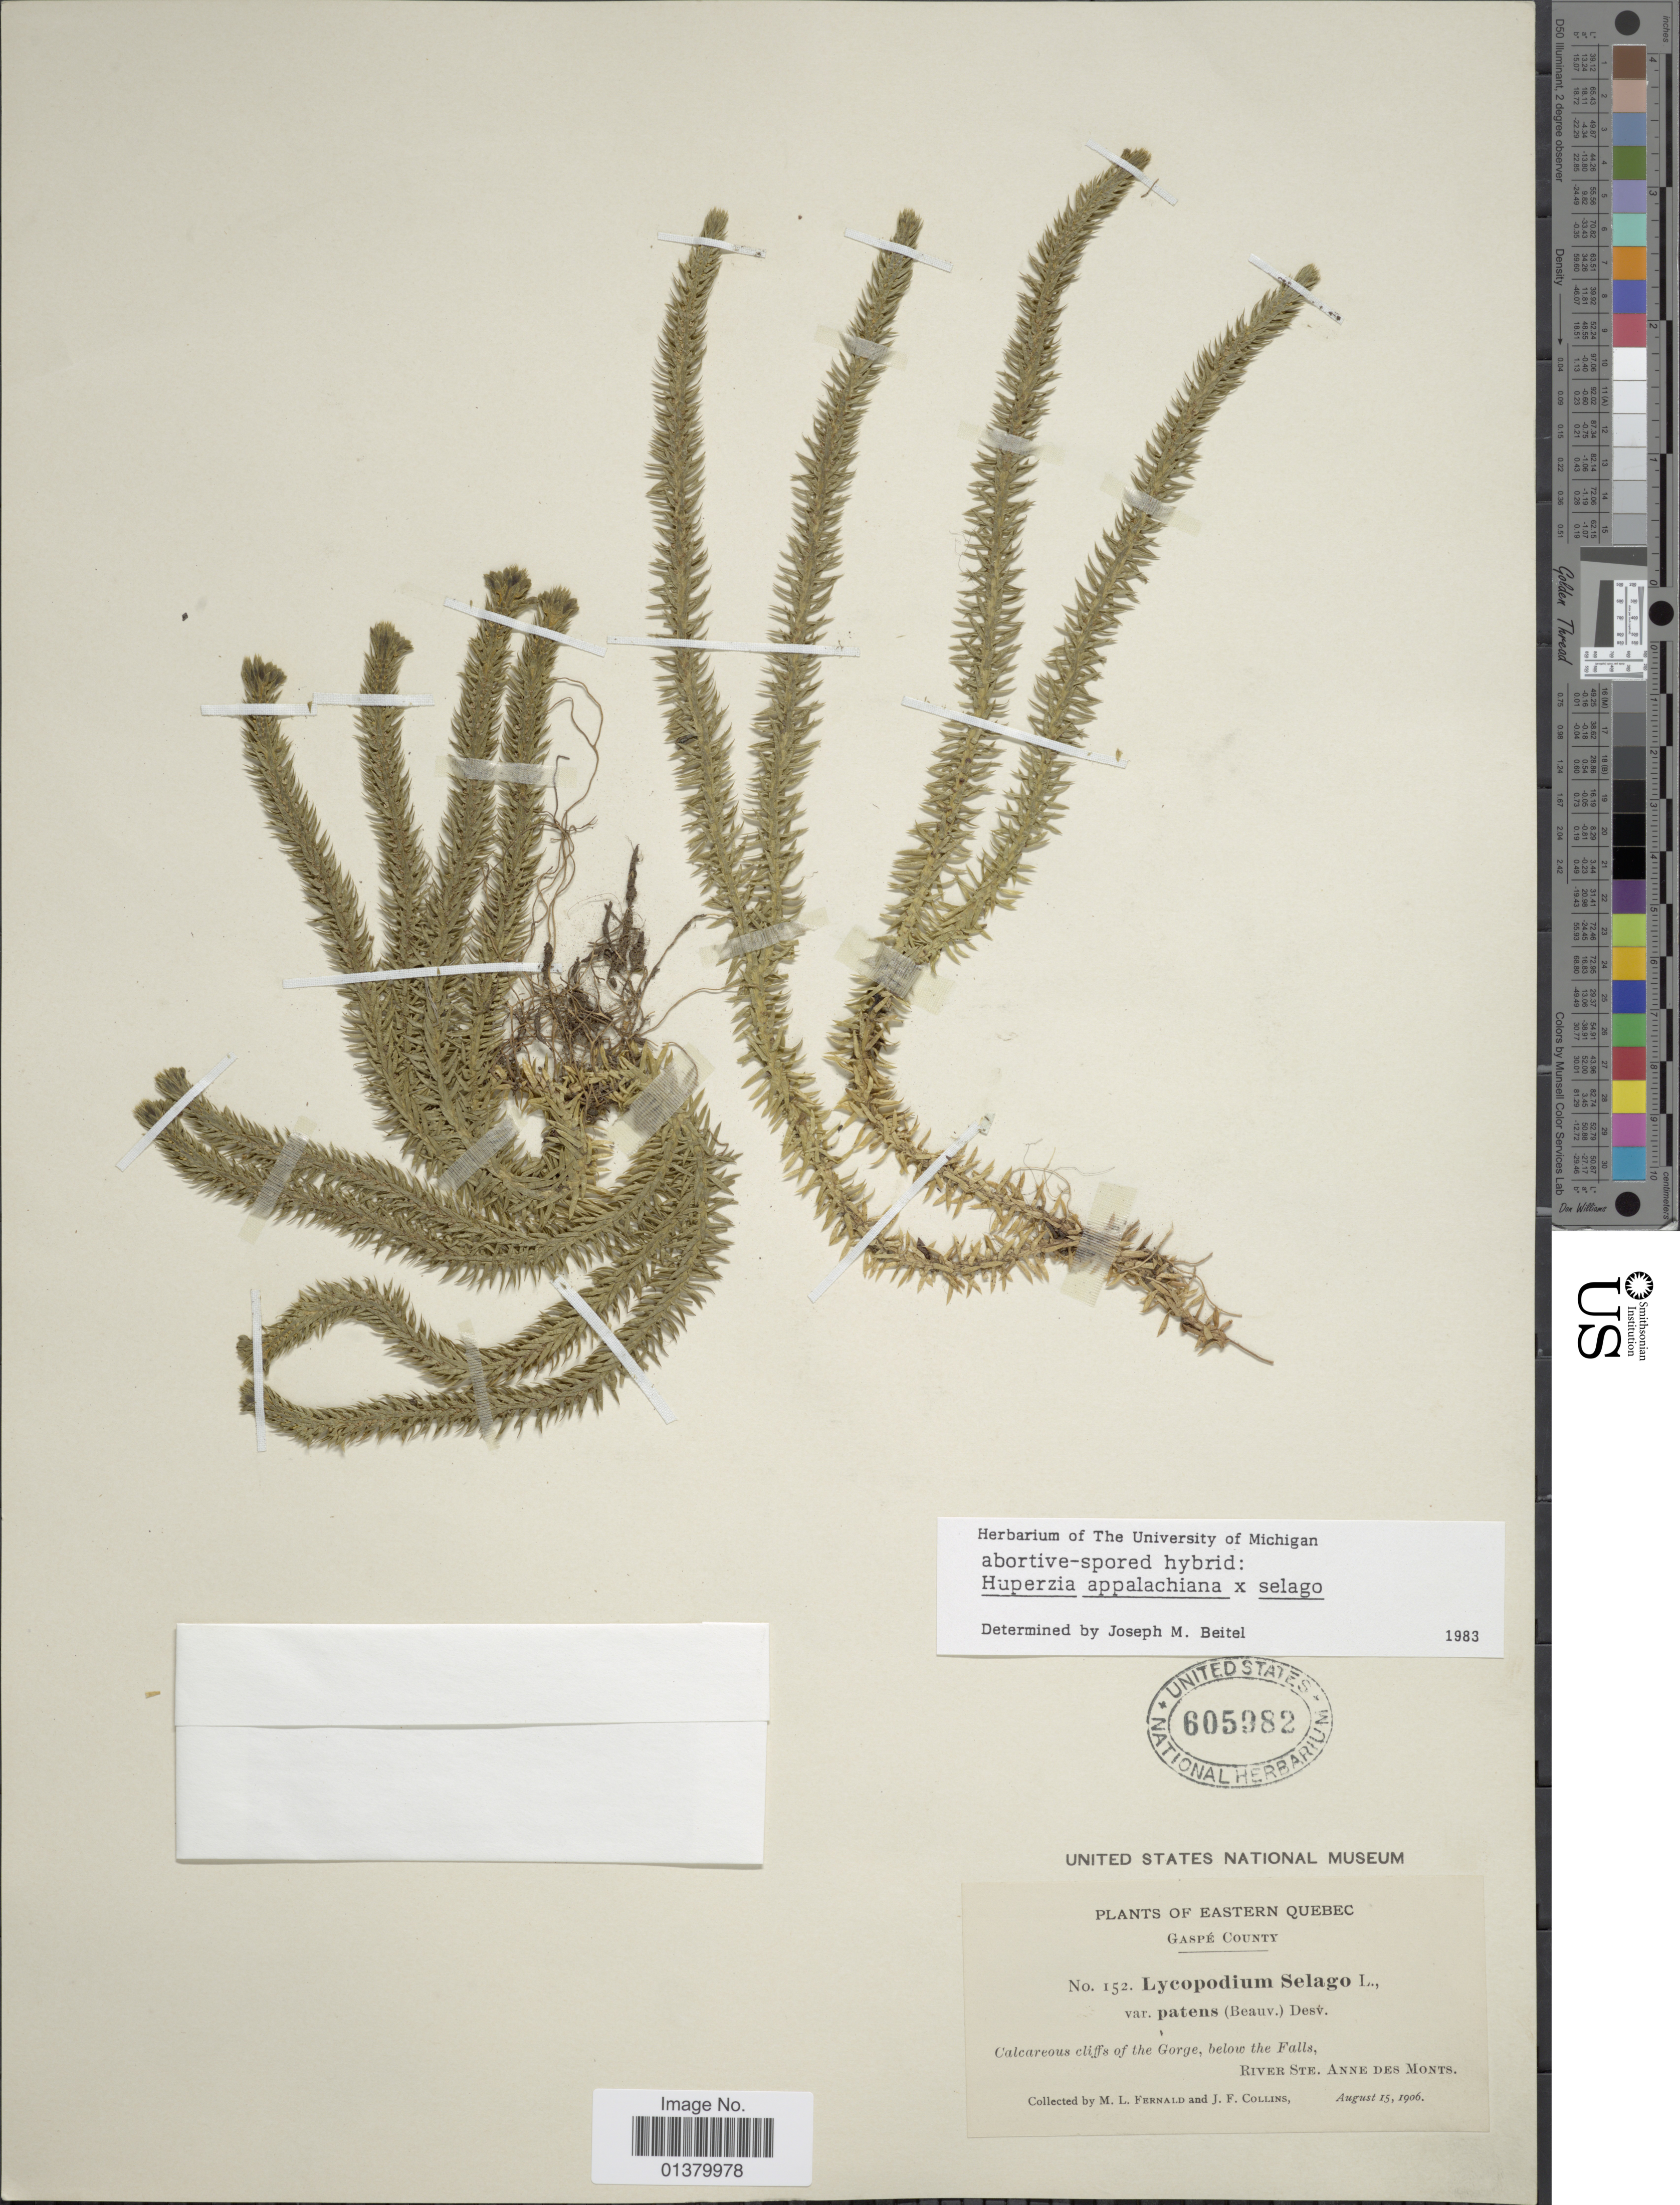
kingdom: Plantae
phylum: Tracheophyta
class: Lycopodiopsida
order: Lycopodiales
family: Lycopodiaceae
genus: Huperzia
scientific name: Huperzia appalachiana x H. selago (L.) Bernh. ex Schrank & Mart.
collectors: M. L. Fernald & J. Collins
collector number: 152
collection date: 1906-08-15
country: Canada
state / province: Quebec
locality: Eastern Quebec, Gaspé County, Calcareous cliffs of the Gorge, below the Falls, River Ste. Anne des Monts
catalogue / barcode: US 605982